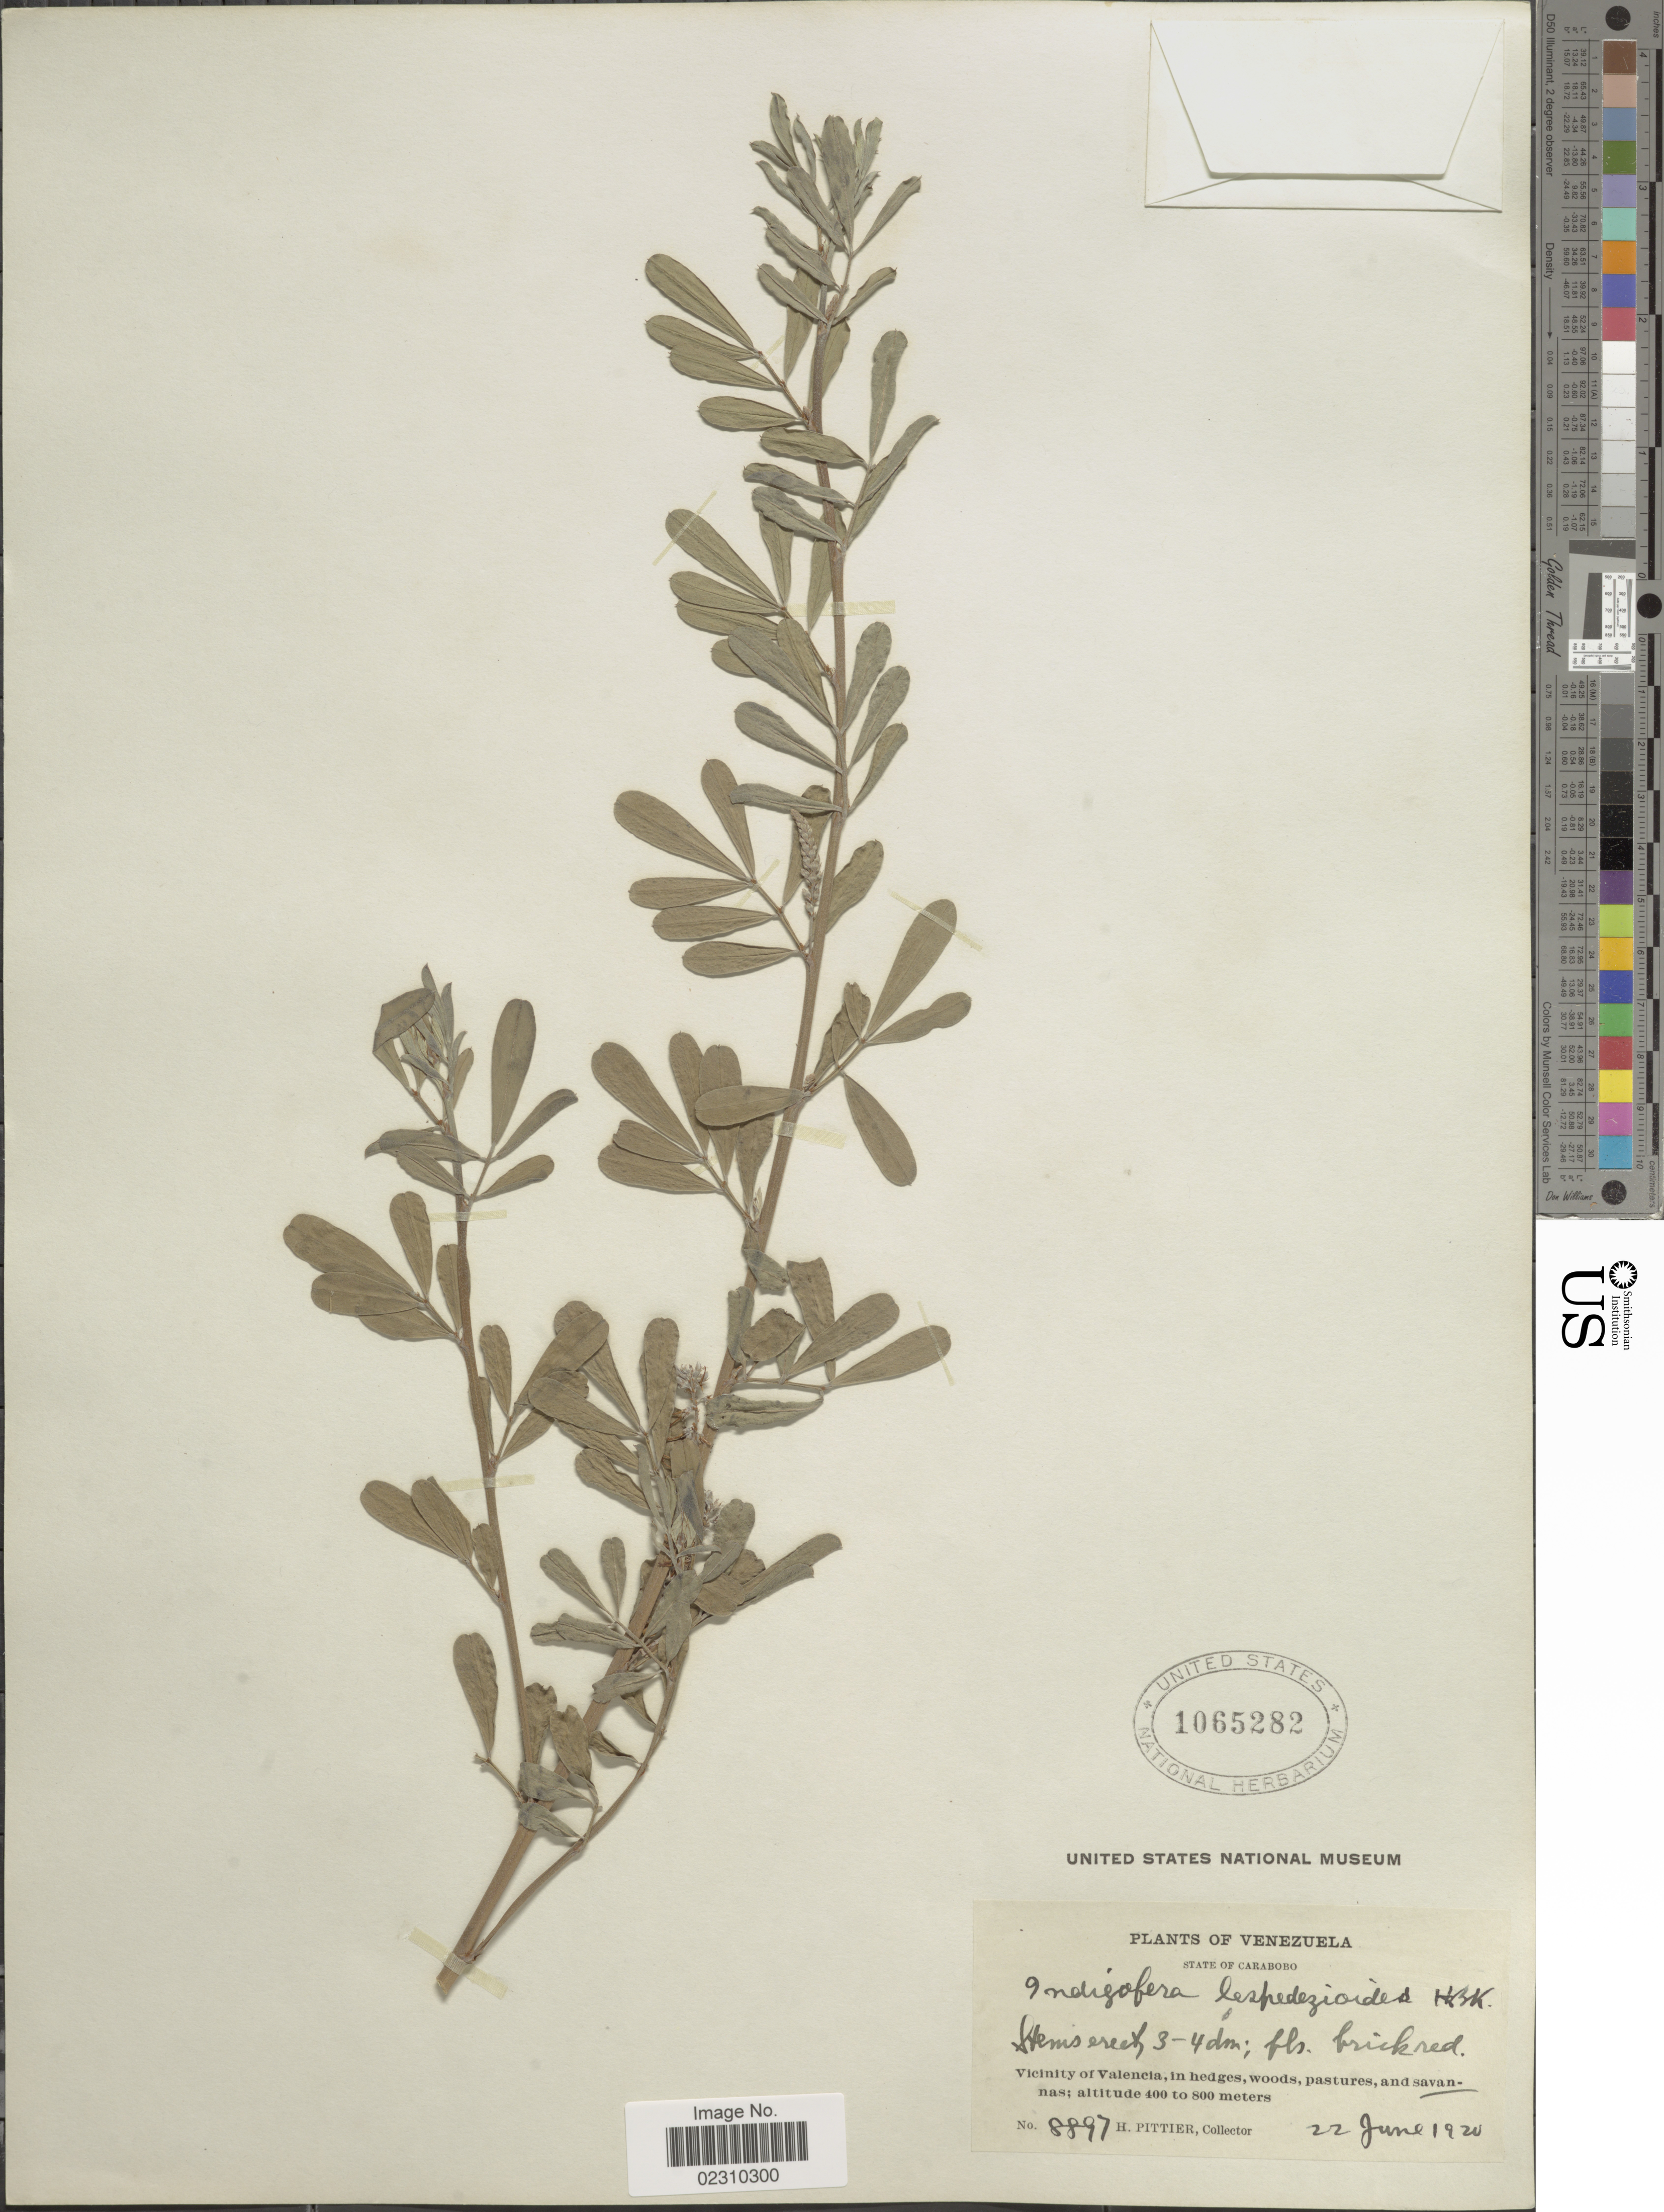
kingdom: Plantae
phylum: Tracheophyta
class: Magnoliopsida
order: Fabales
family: Fabaceae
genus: Indigofera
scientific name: Indigofera lespedezioides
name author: Kunth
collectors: H. F. Pittier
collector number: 8897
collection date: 1920-06-22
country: Venezuela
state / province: Carabobo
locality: State of Carabobo, Vicinity of Valencia, in hedges, woods, pastures and savannas.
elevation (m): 400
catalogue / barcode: US 1065282